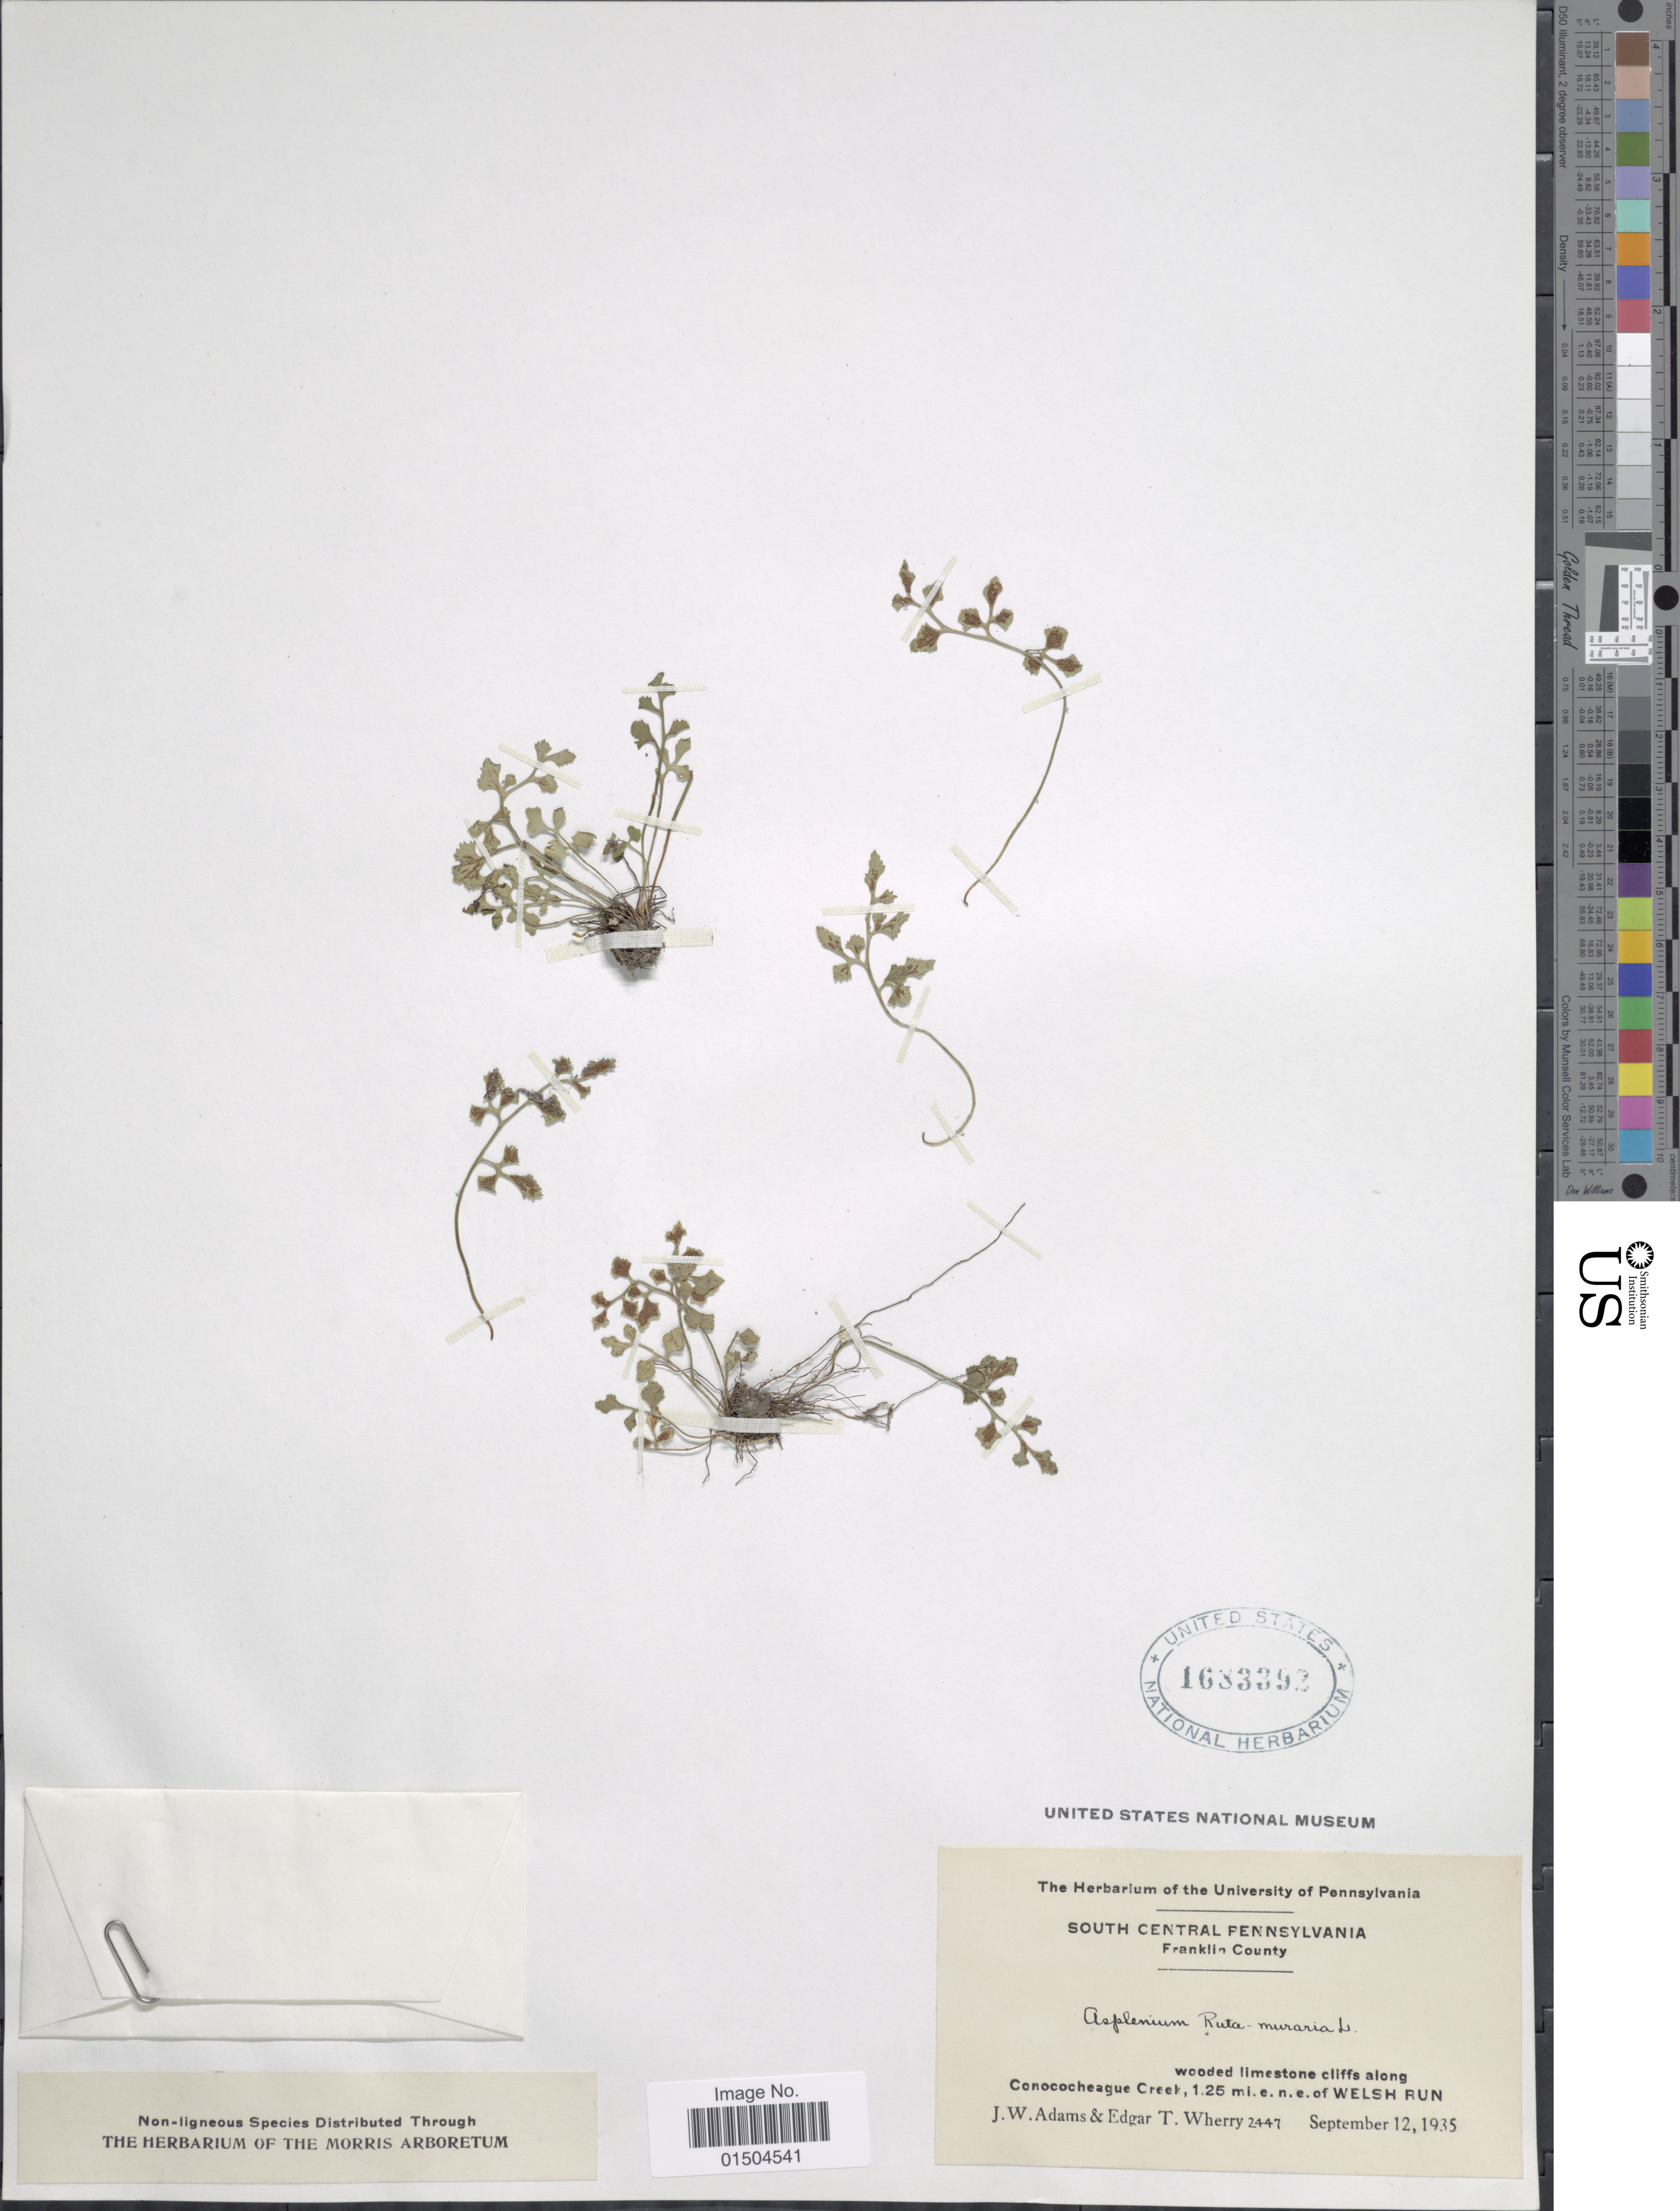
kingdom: Plantae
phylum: Tracheophyta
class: Polypodiopsida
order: Polypodiales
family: Aspleniaceae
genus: Asplenium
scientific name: Asplenium ruta-muraria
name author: L.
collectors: J. Adams & E. T. Wherry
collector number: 2447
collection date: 1935-09-12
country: United States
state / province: Pennsylvania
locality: South Central Pennsylvania. Franklin County. Wooded limestone cliffs along Conococheague Creek, 1.25 mi. e.n.e. of Welsh Run.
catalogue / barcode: US 1683392